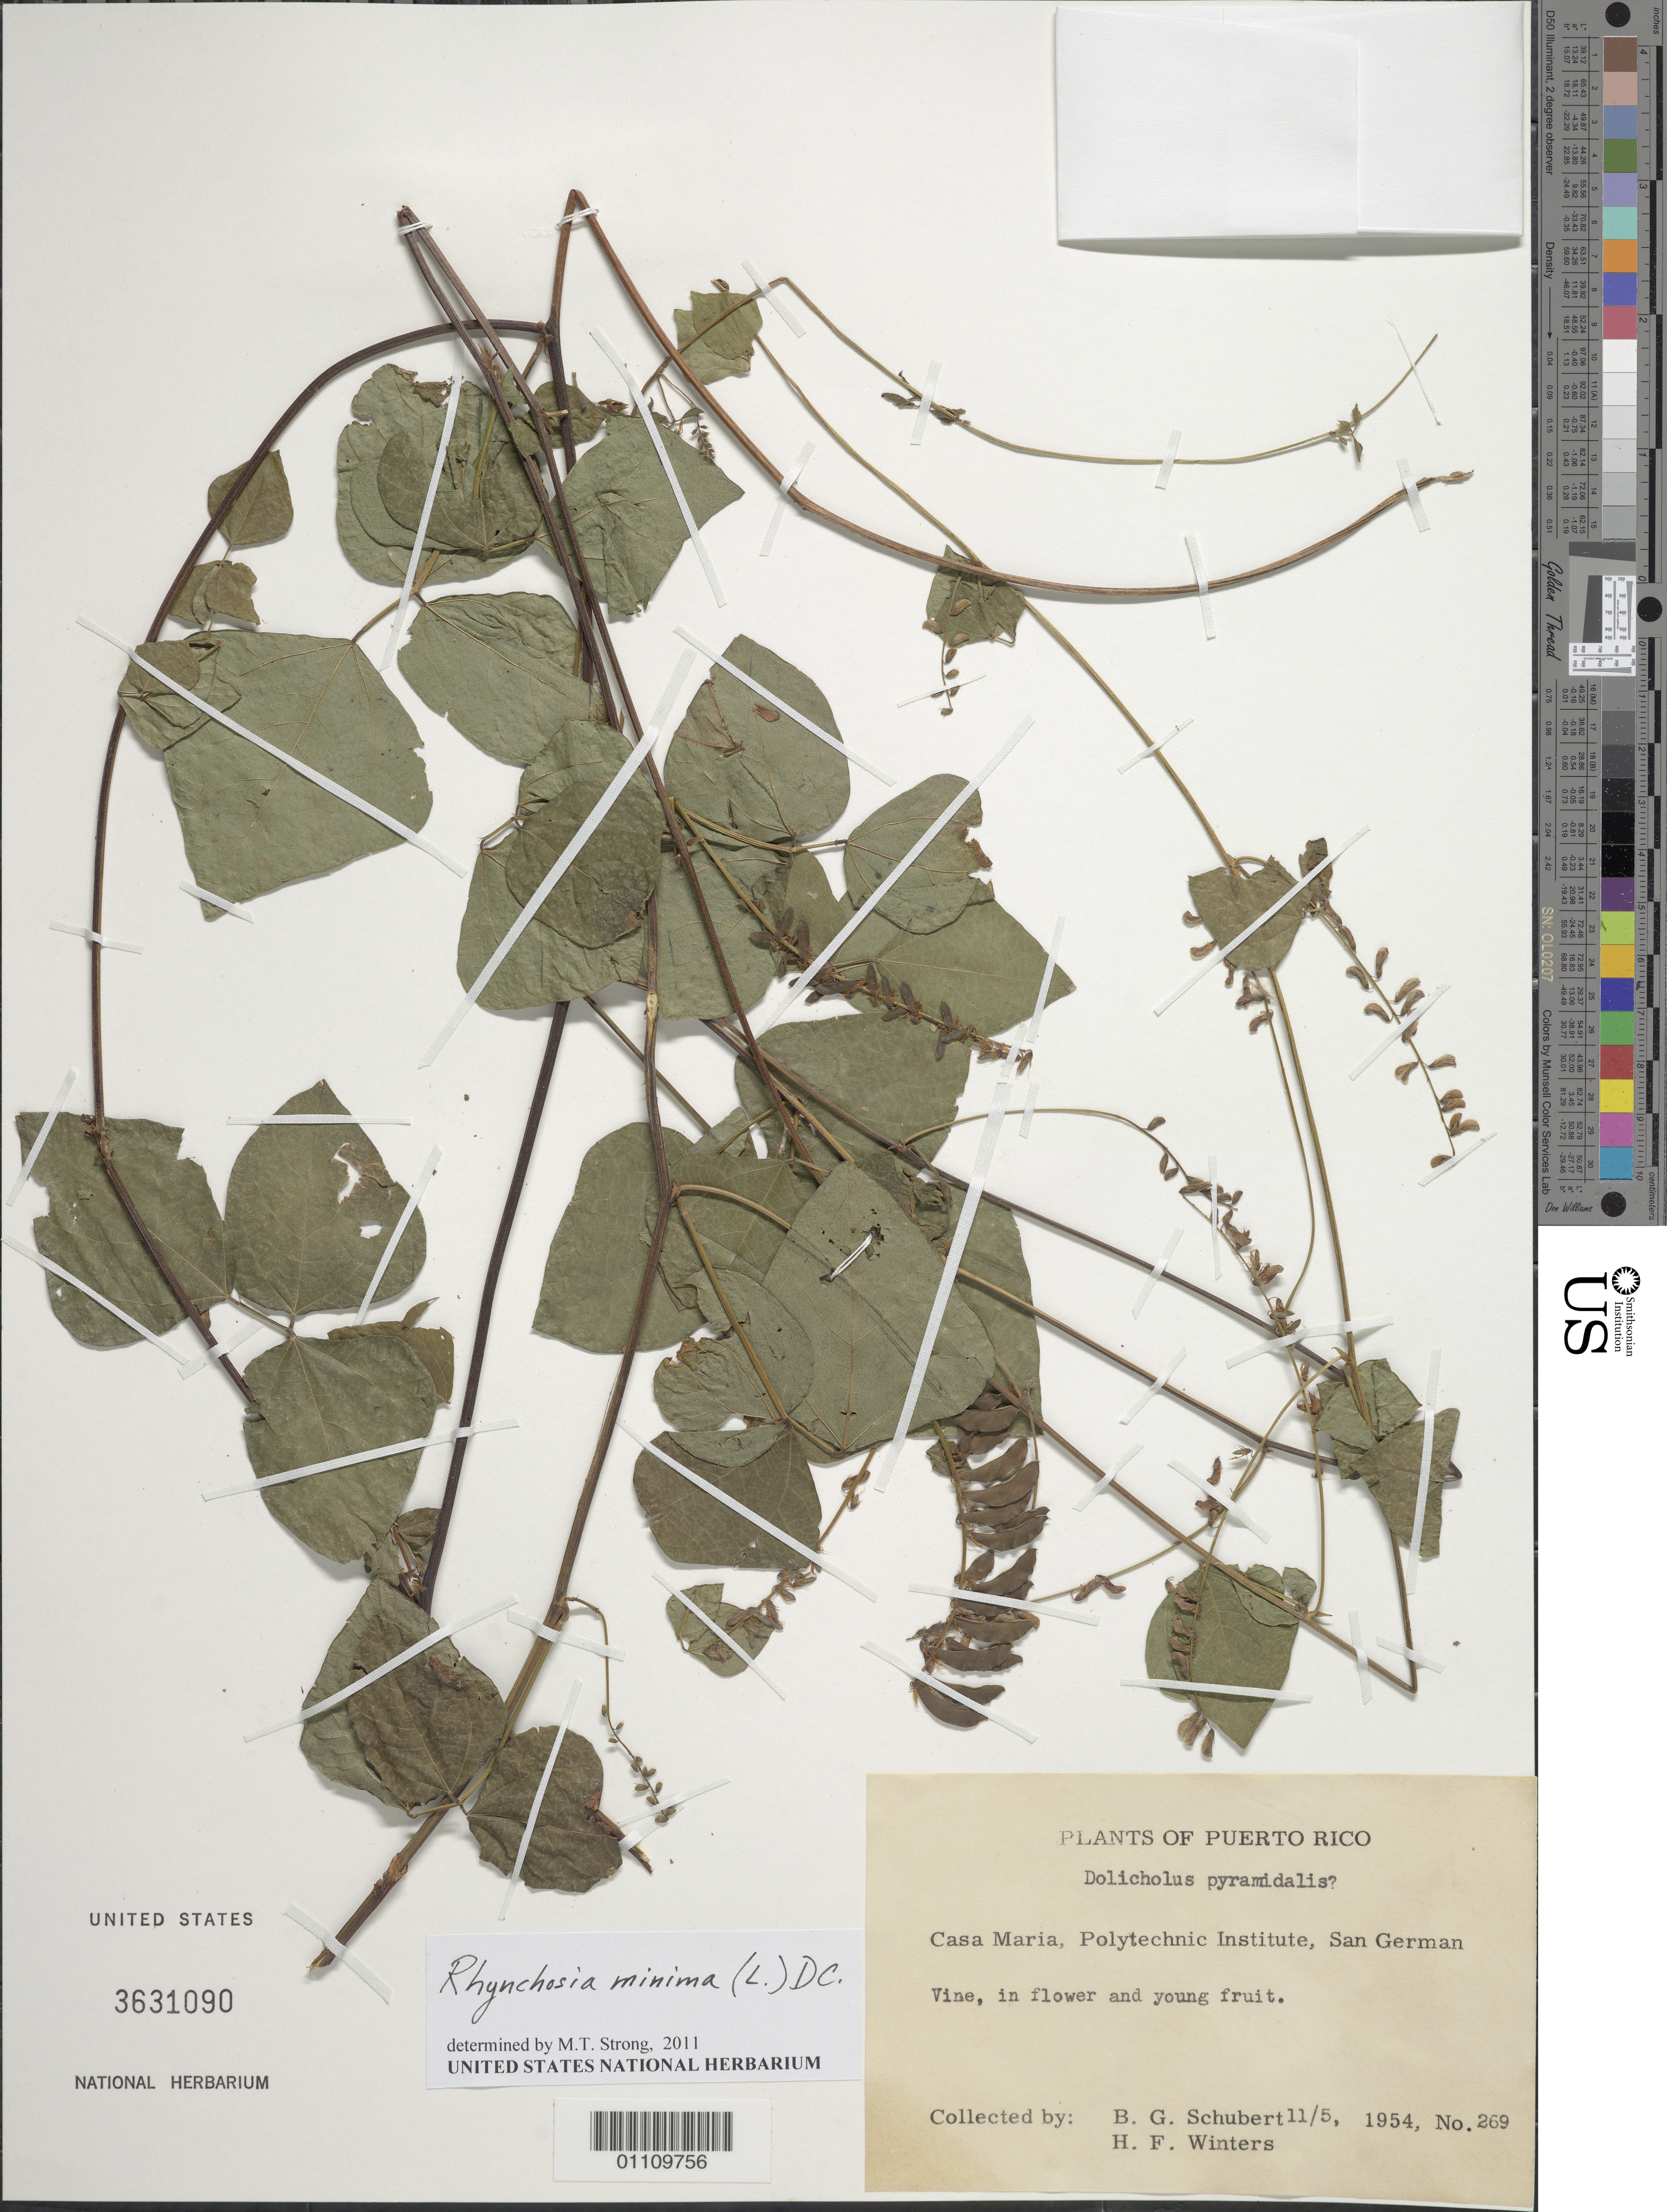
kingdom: Plantae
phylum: Tracheophyta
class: Magnoliopsida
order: Fabales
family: Fabaceae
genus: Rhynchosia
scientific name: Rhynchosia minima var. minima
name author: (L.) DC.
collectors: B. Schubert & H. Winters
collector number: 269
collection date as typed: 05 Nov 1954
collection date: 1954-11-05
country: Puerto Rico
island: Puerto Rico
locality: Casa Maria, Polytechnic Institute, San German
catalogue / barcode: US 3631090